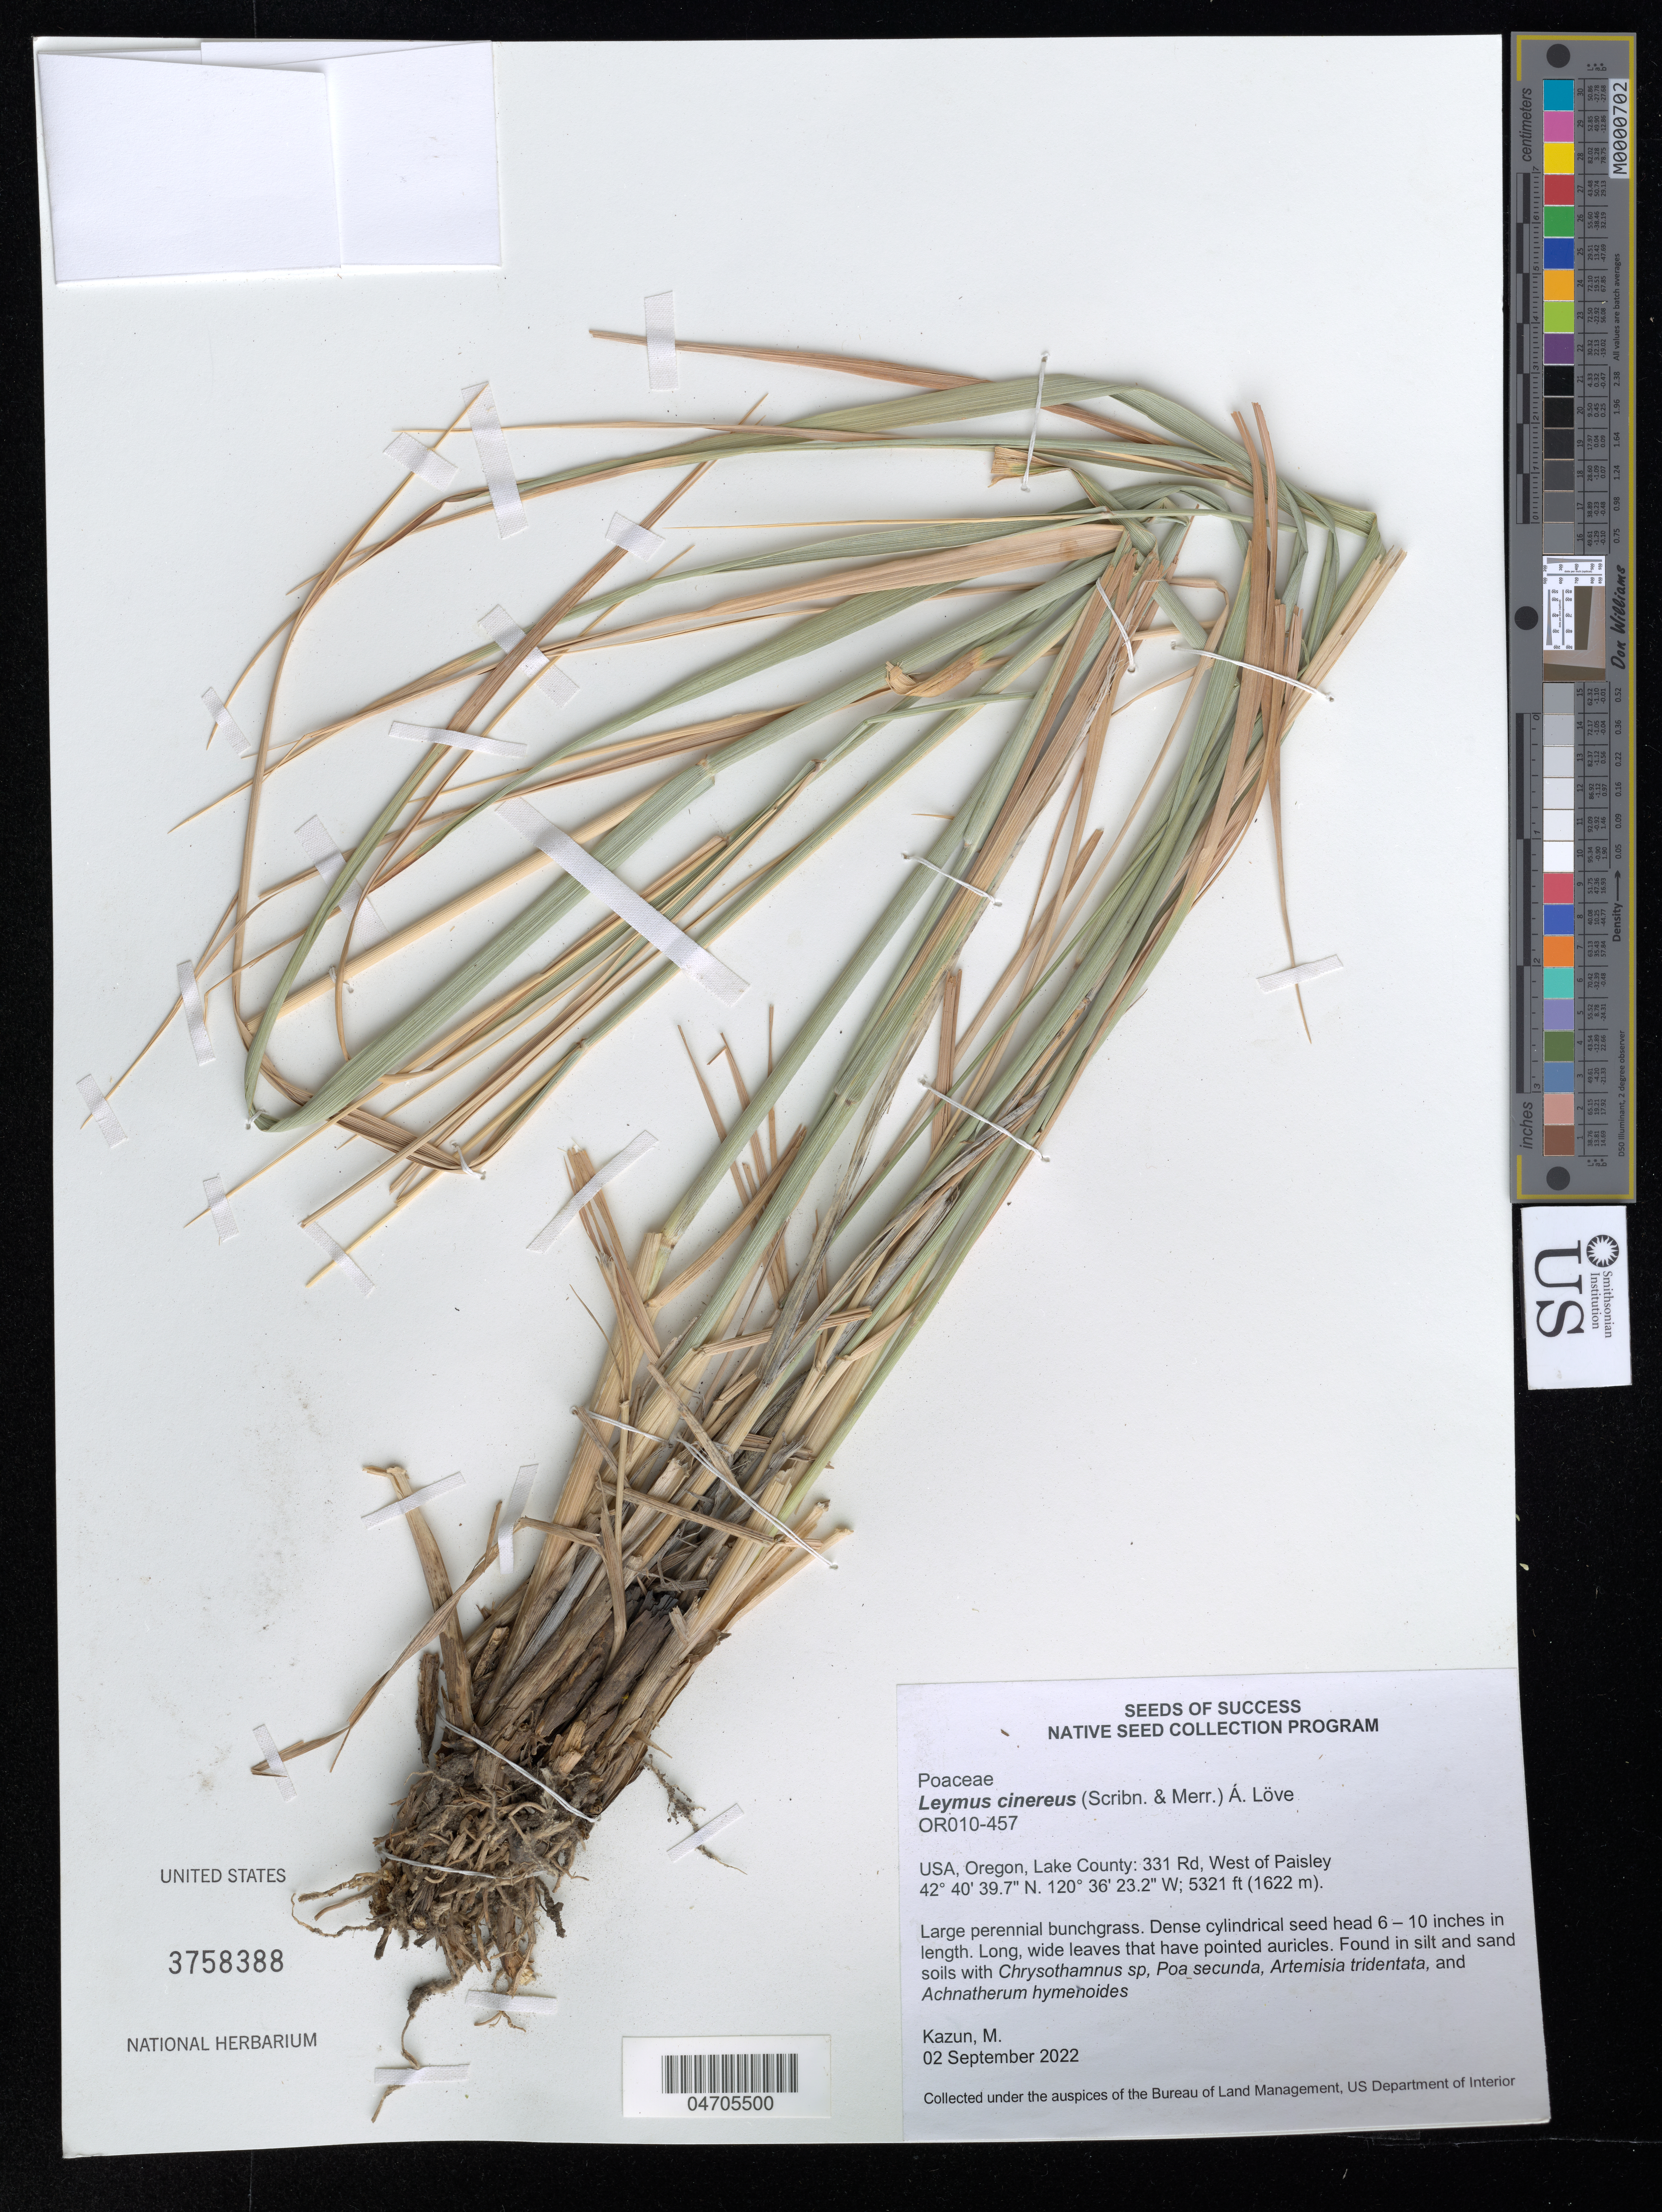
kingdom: Plantae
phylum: Tracheophyta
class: Liliopsida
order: Poales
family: Poaceae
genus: Leymus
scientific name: Leymus cinereus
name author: (Scribn. & Merr.) Á. Löve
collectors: M. Kazun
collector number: OR010-457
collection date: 2022-09-02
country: United States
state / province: Oregon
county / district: Lake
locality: Lake County: 331 Rd, West of Paisley.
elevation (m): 1622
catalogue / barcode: US 3758388